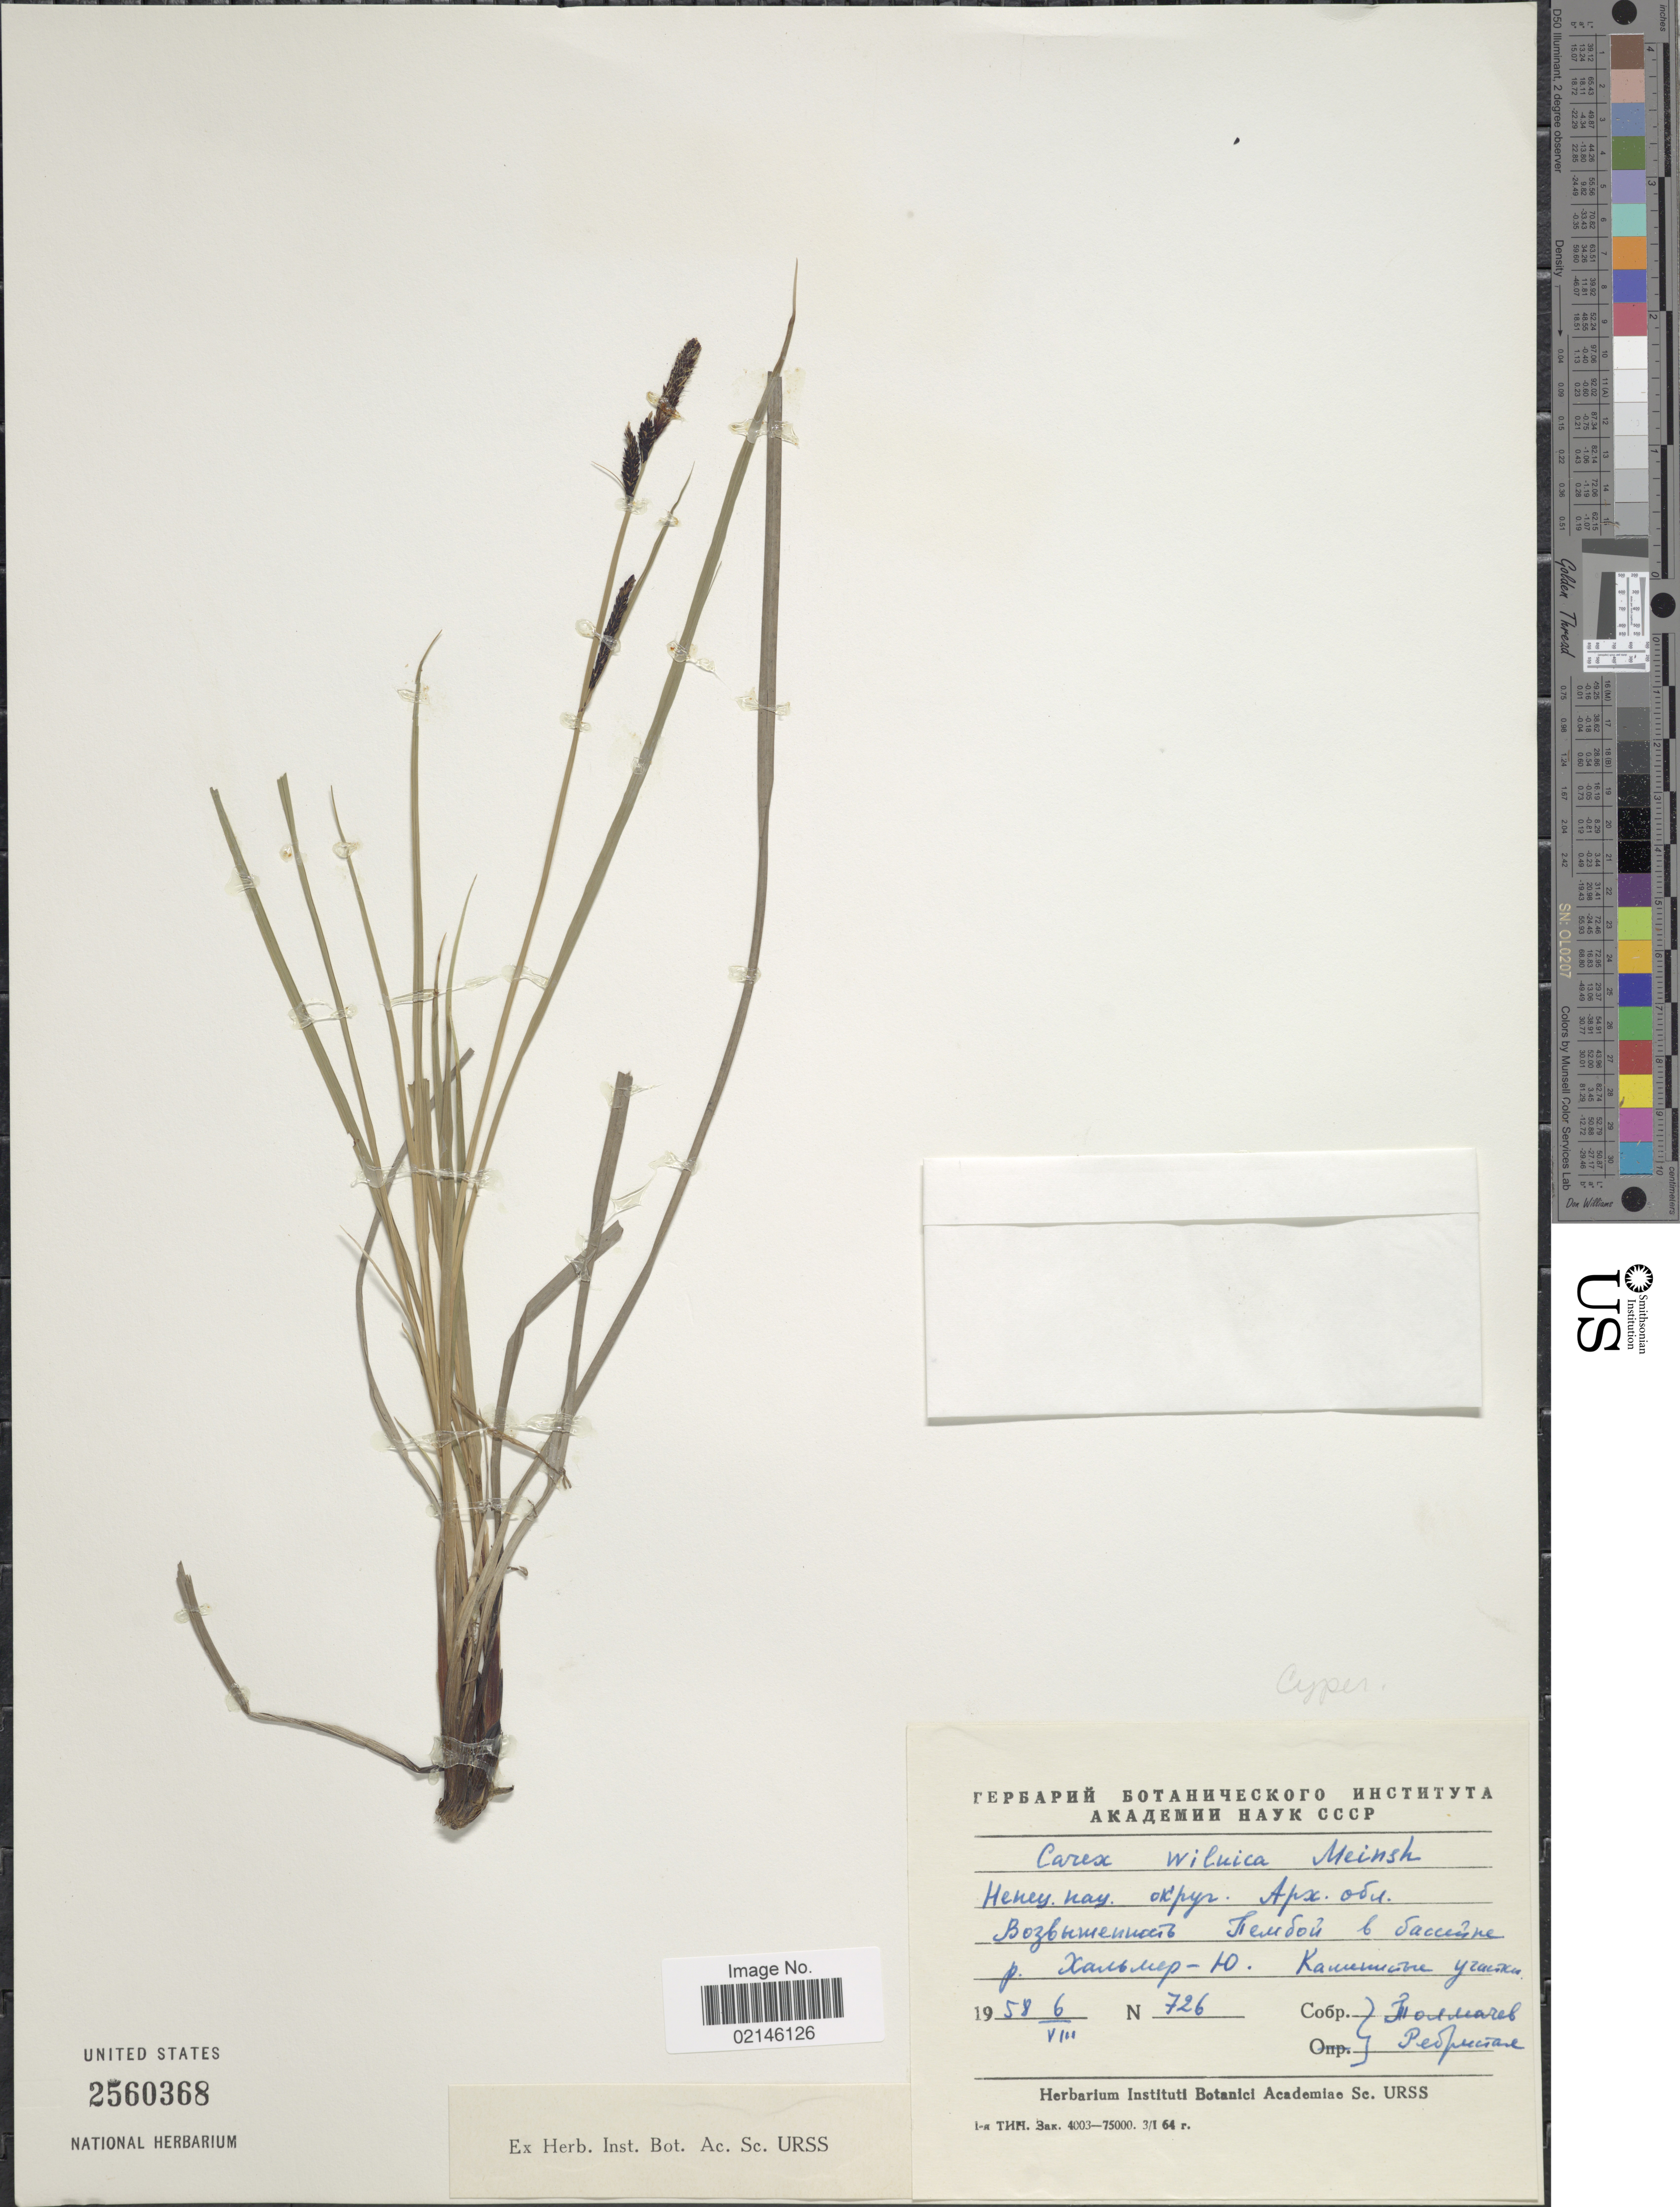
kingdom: Plantae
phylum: Tracheophyta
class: Liliopsida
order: Poales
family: Cyperaceae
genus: Carex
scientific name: Carex wiluica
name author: Meinsh.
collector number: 726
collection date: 1958-08-06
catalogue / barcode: US 2560368